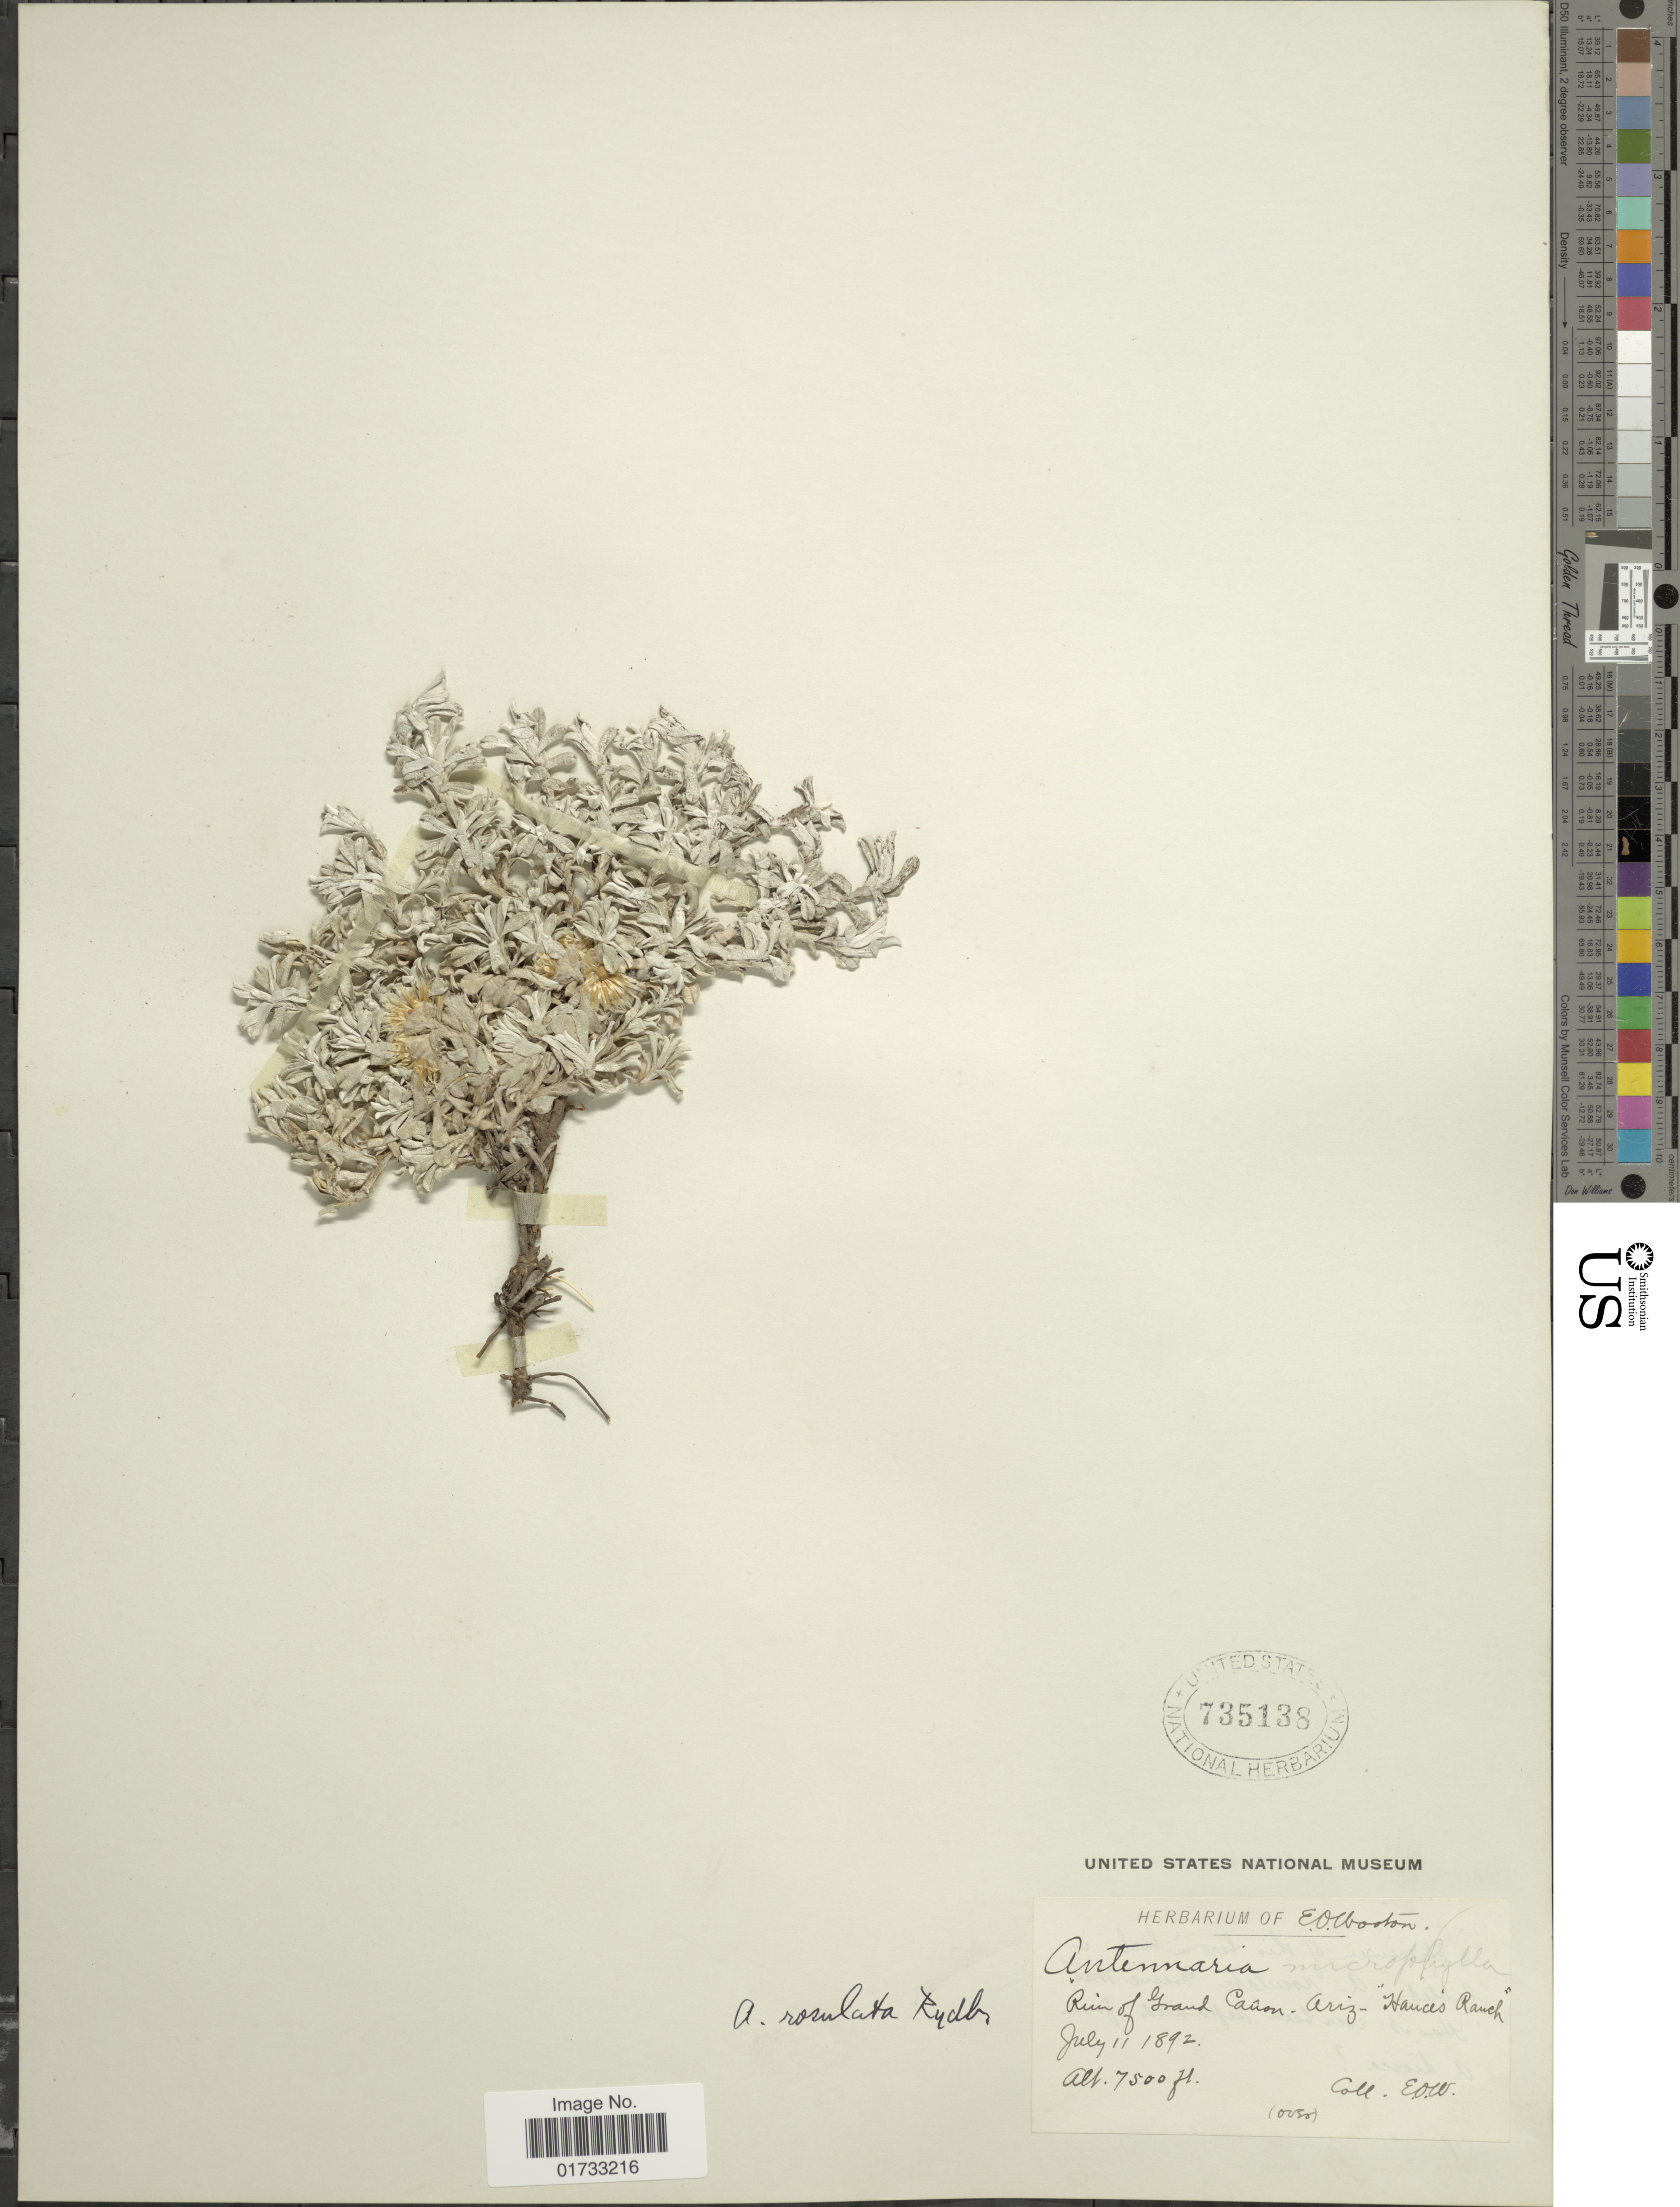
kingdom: Plantae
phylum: Tracheophyta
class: Magnoliopsida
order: Asterales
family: Asteraceae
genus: Antennaria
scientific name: Antennaria rosulata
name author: Rydb.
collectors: E. O. Wooton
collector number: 10030*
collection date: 1892-07-11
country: United States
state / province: Arizona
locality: Run of Grand Cañon, "Hance's Ranch"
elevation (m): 2286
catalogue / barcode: US 735138